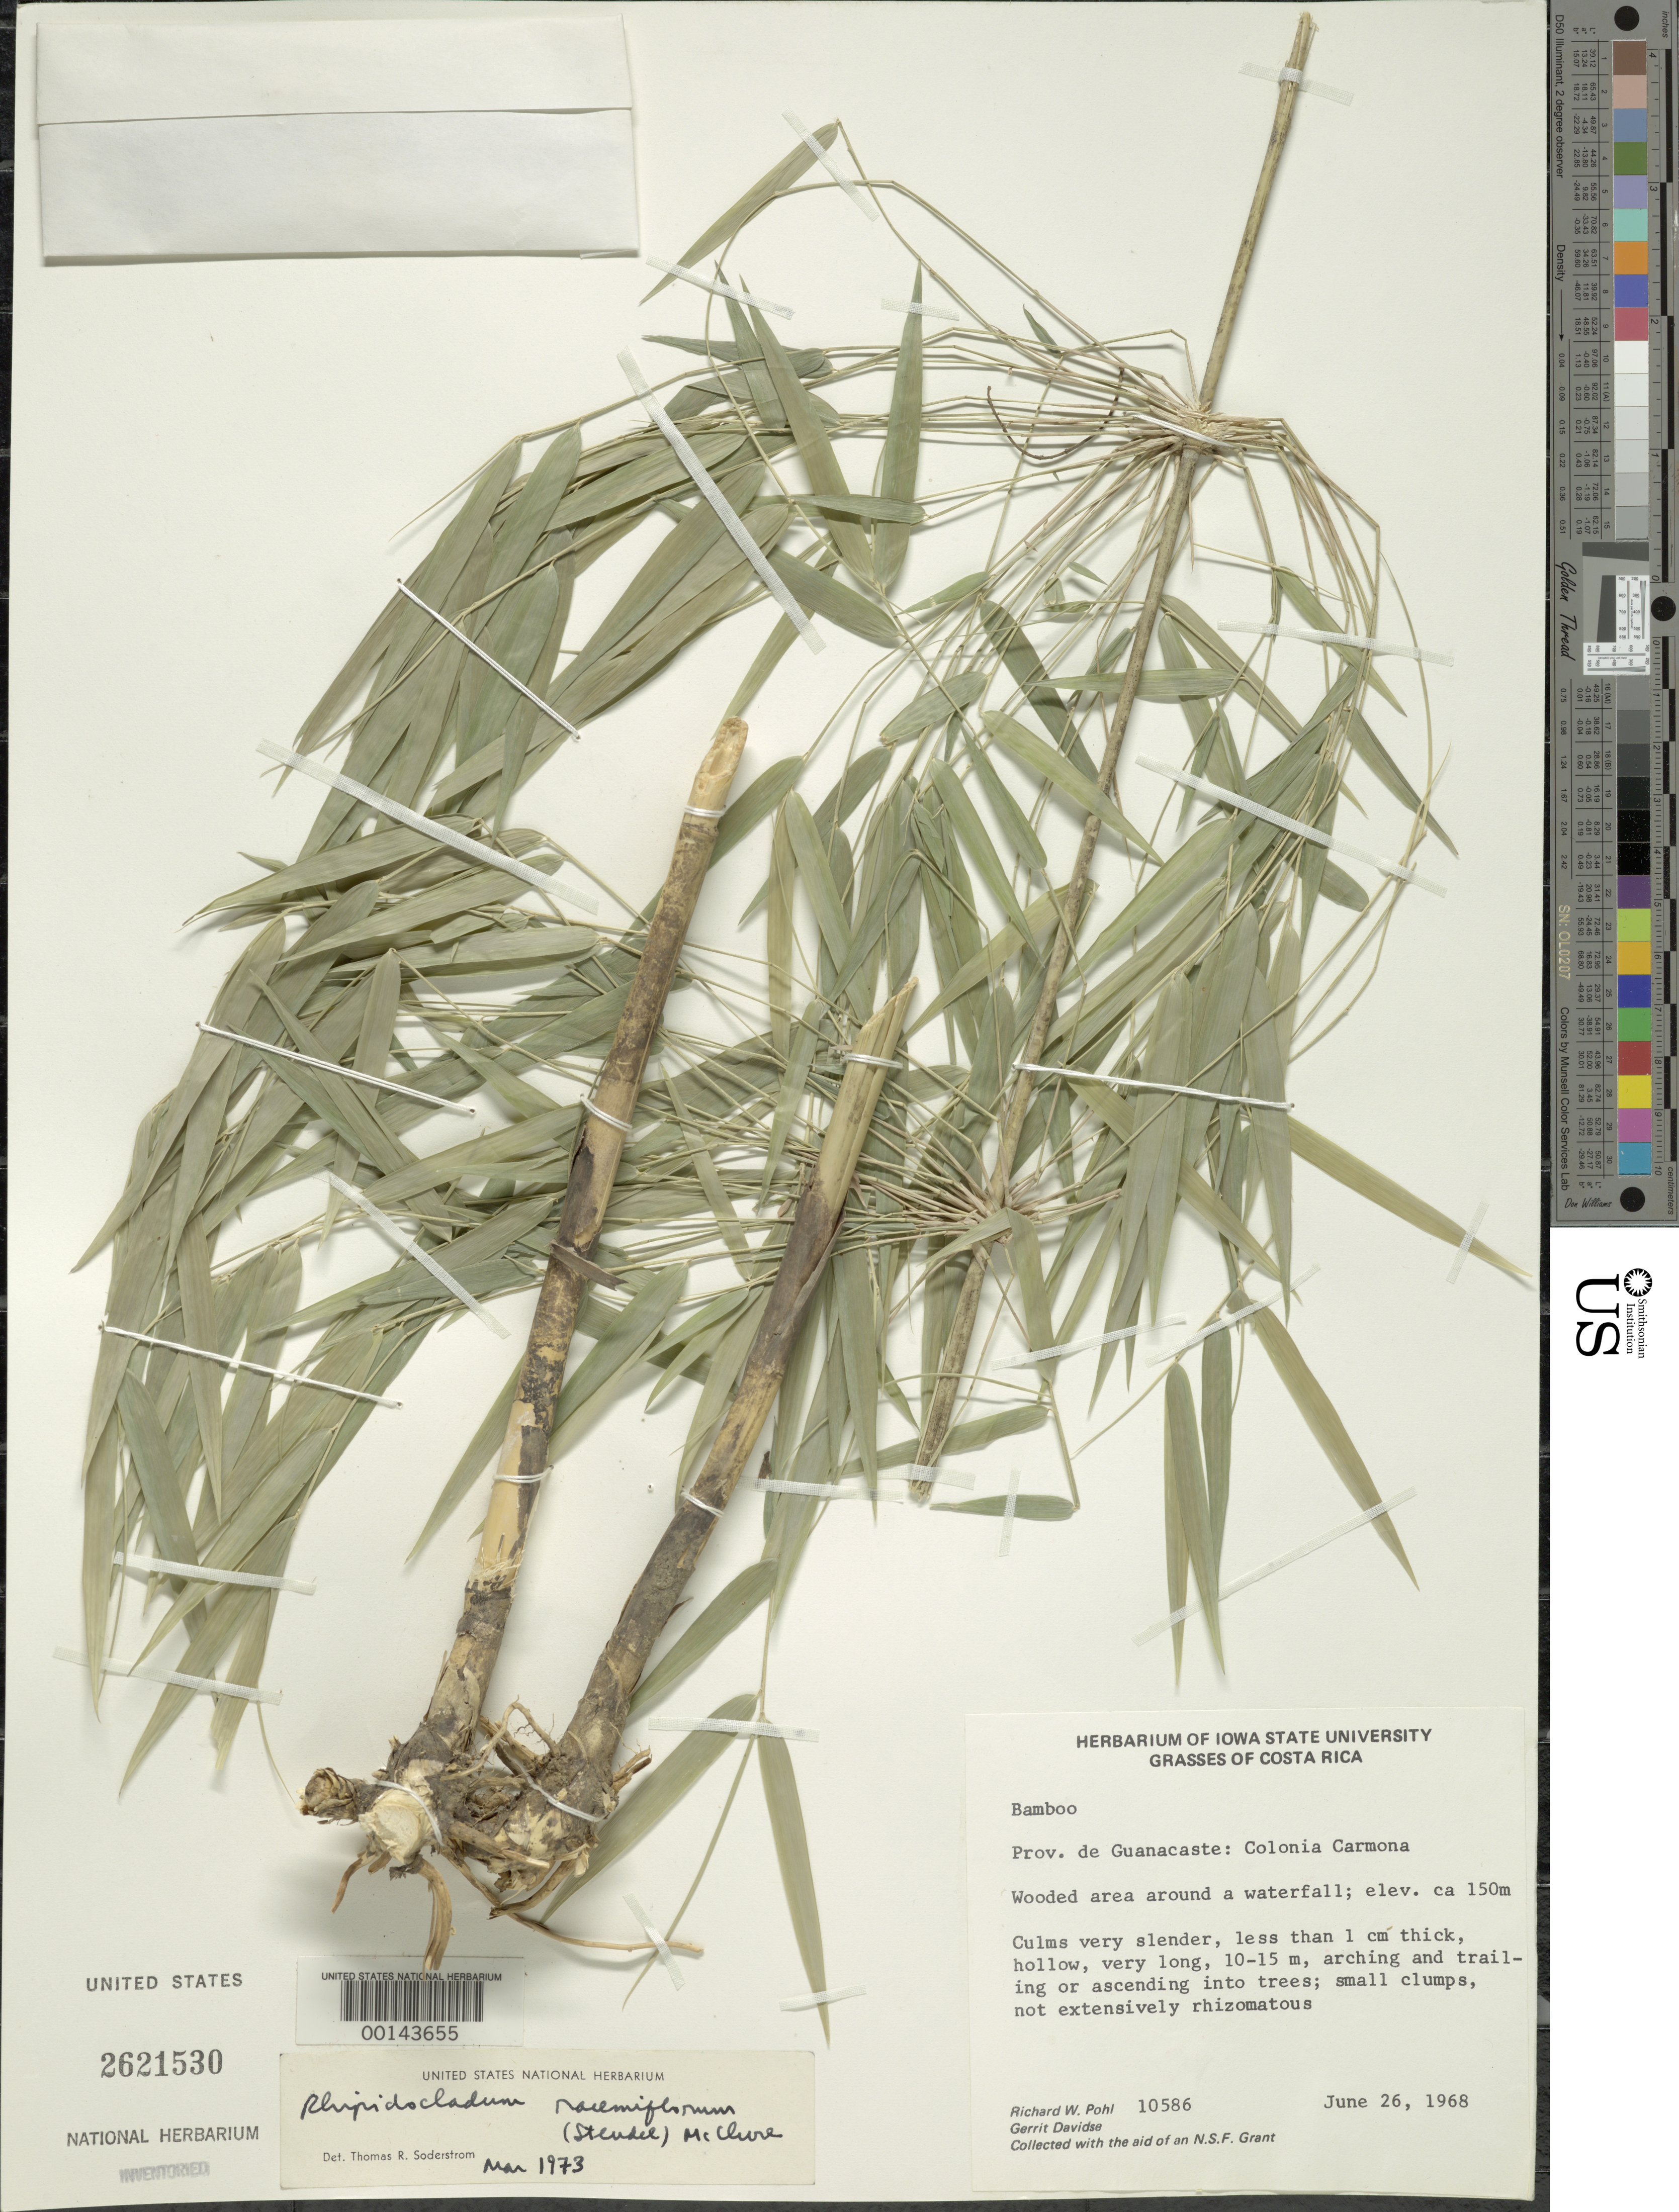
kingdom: Plantae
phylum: Tracheophyta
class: Liliopsida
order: Poales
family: Poaceae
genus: Rhipidocladum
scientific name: Rhipidocladum racemiflorum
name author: (Steud.) McClure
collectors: R. W. Pohl & G. Davidse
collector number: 10586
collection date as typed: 26 Jun 1968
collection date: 1968-06-26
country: Costa Rica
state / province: Guanacaste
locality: Colonia Carmona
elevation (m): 150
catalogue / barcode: US 2621530